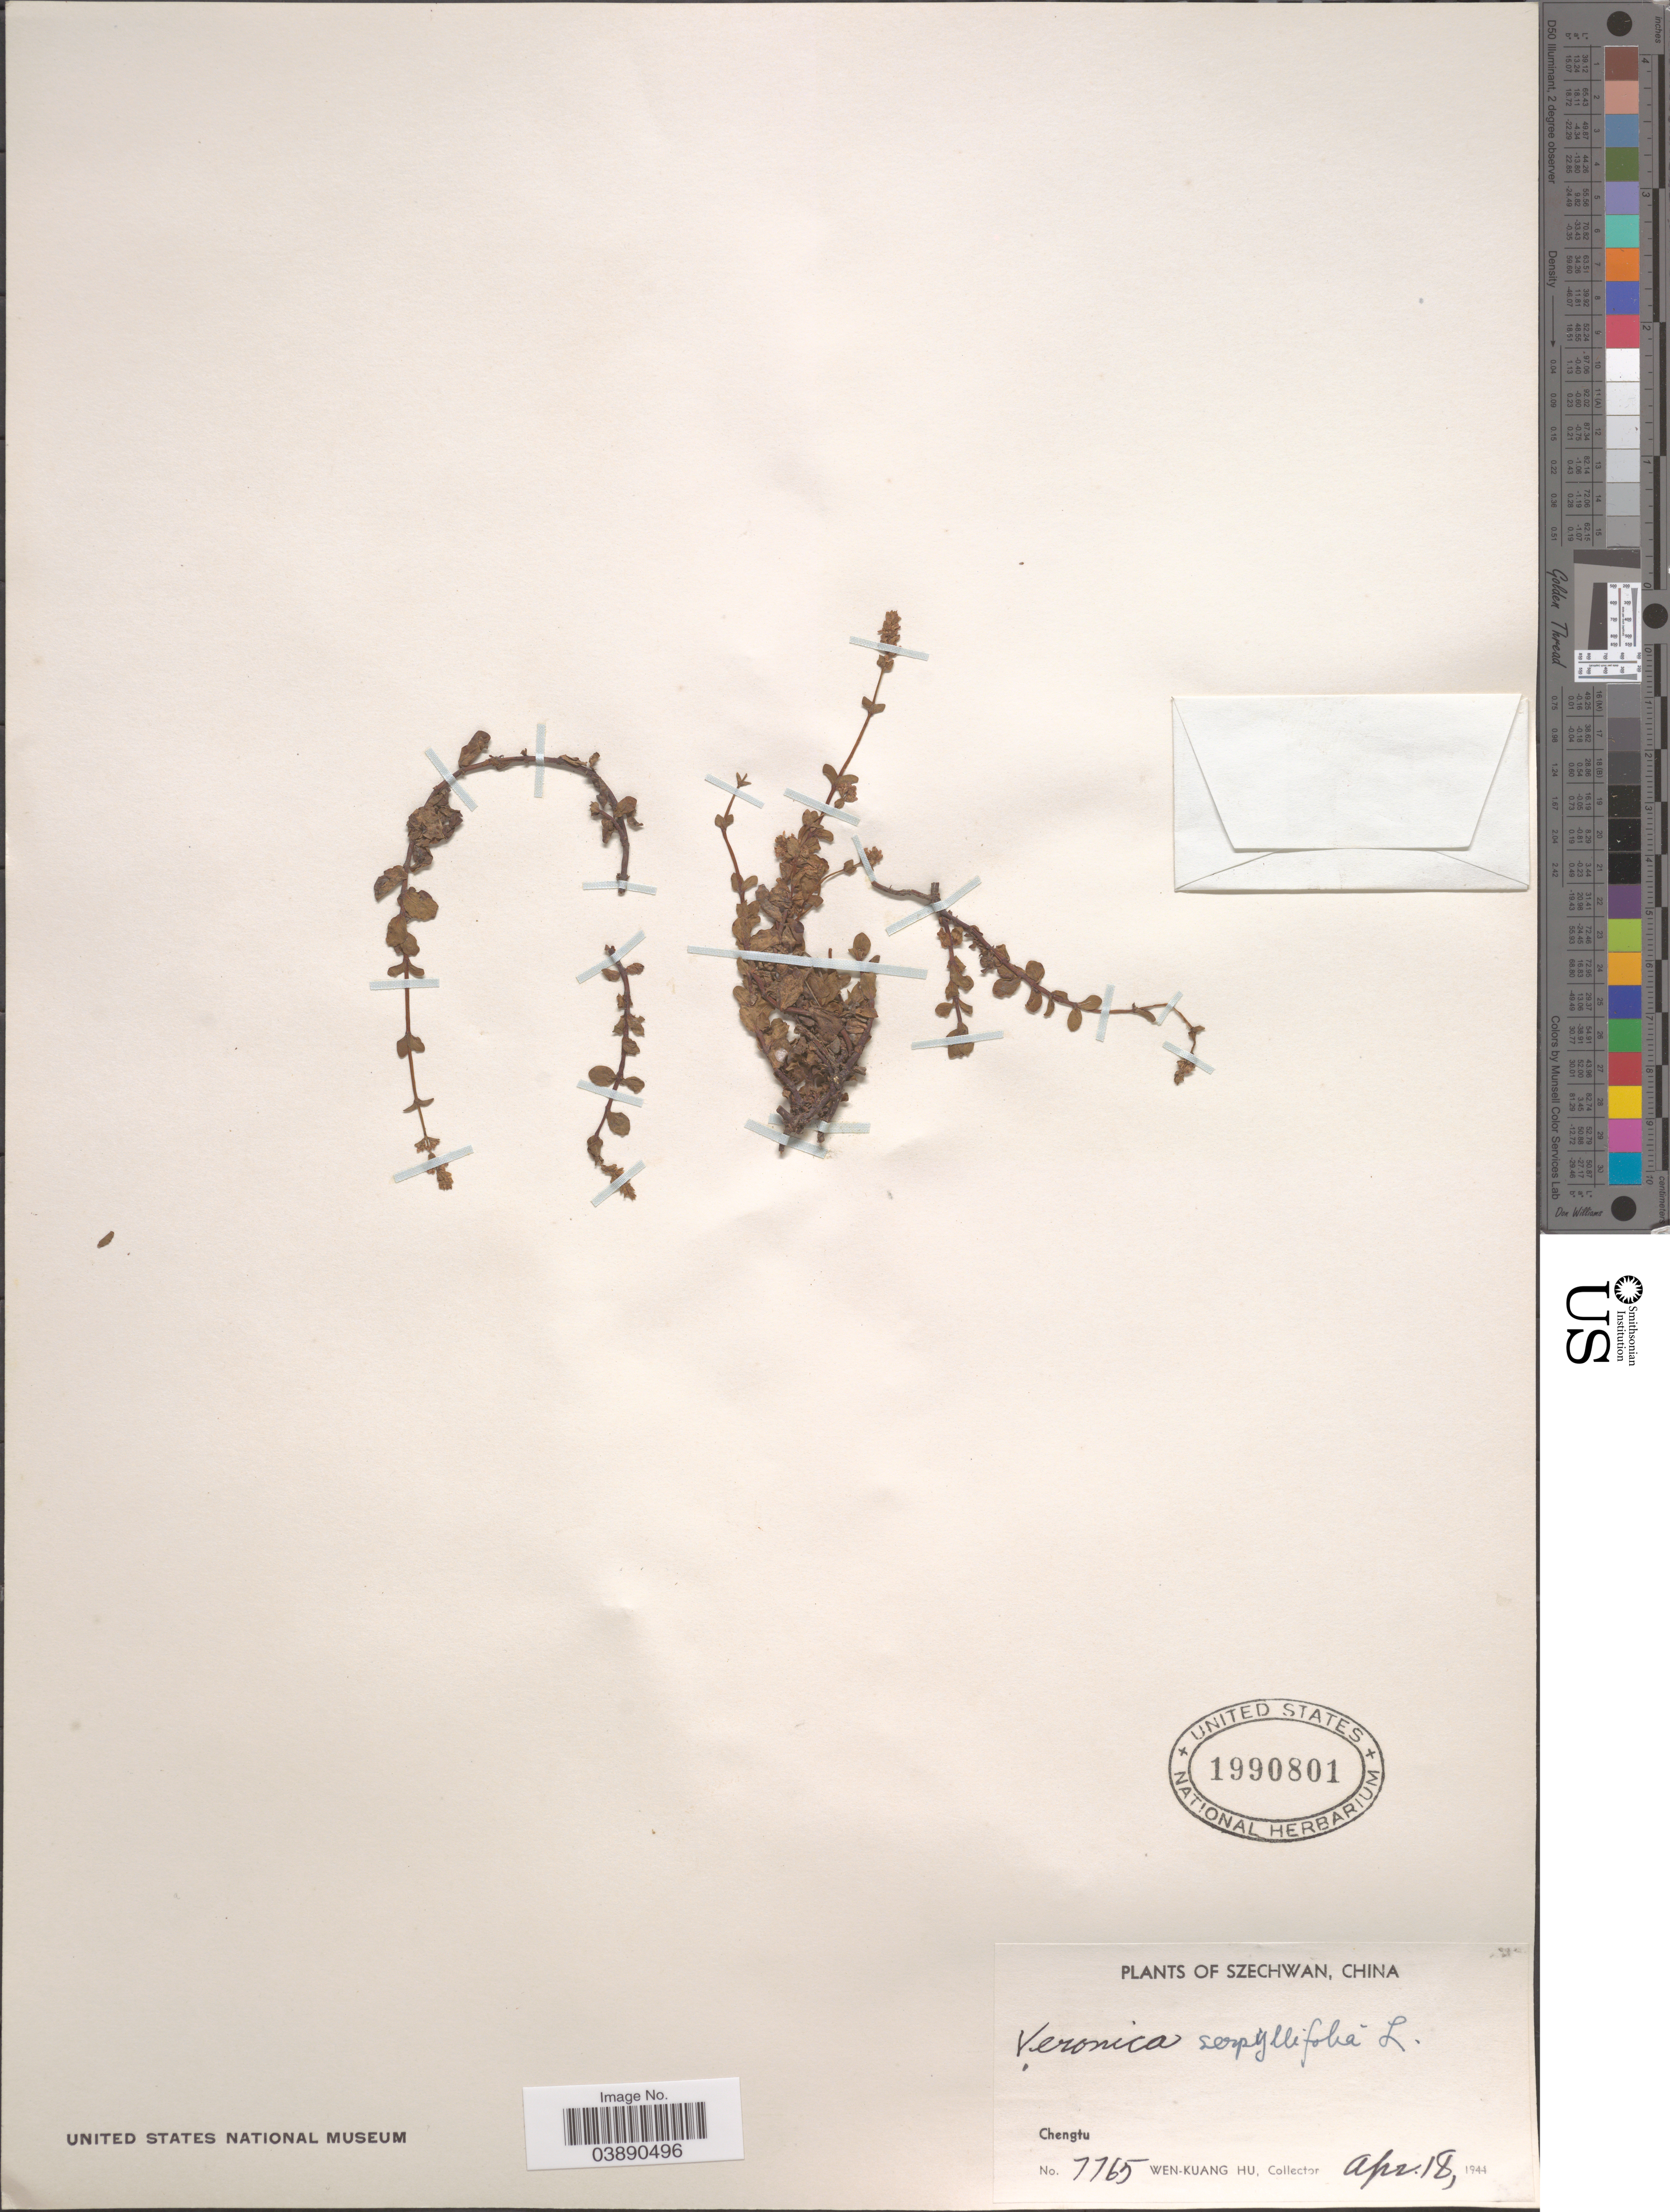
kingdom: Plantae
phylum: Tracheophyta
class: Magnoliopsida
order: Lamiales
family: Plantaginaceae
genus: Veronica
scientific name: Veronica serpyllifolia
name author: L.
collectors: W. K. Hu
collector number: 7765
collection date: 1944-04-18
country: China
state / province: Sichuan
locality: Szechwan. Chengtu.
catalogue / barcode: US 1990801